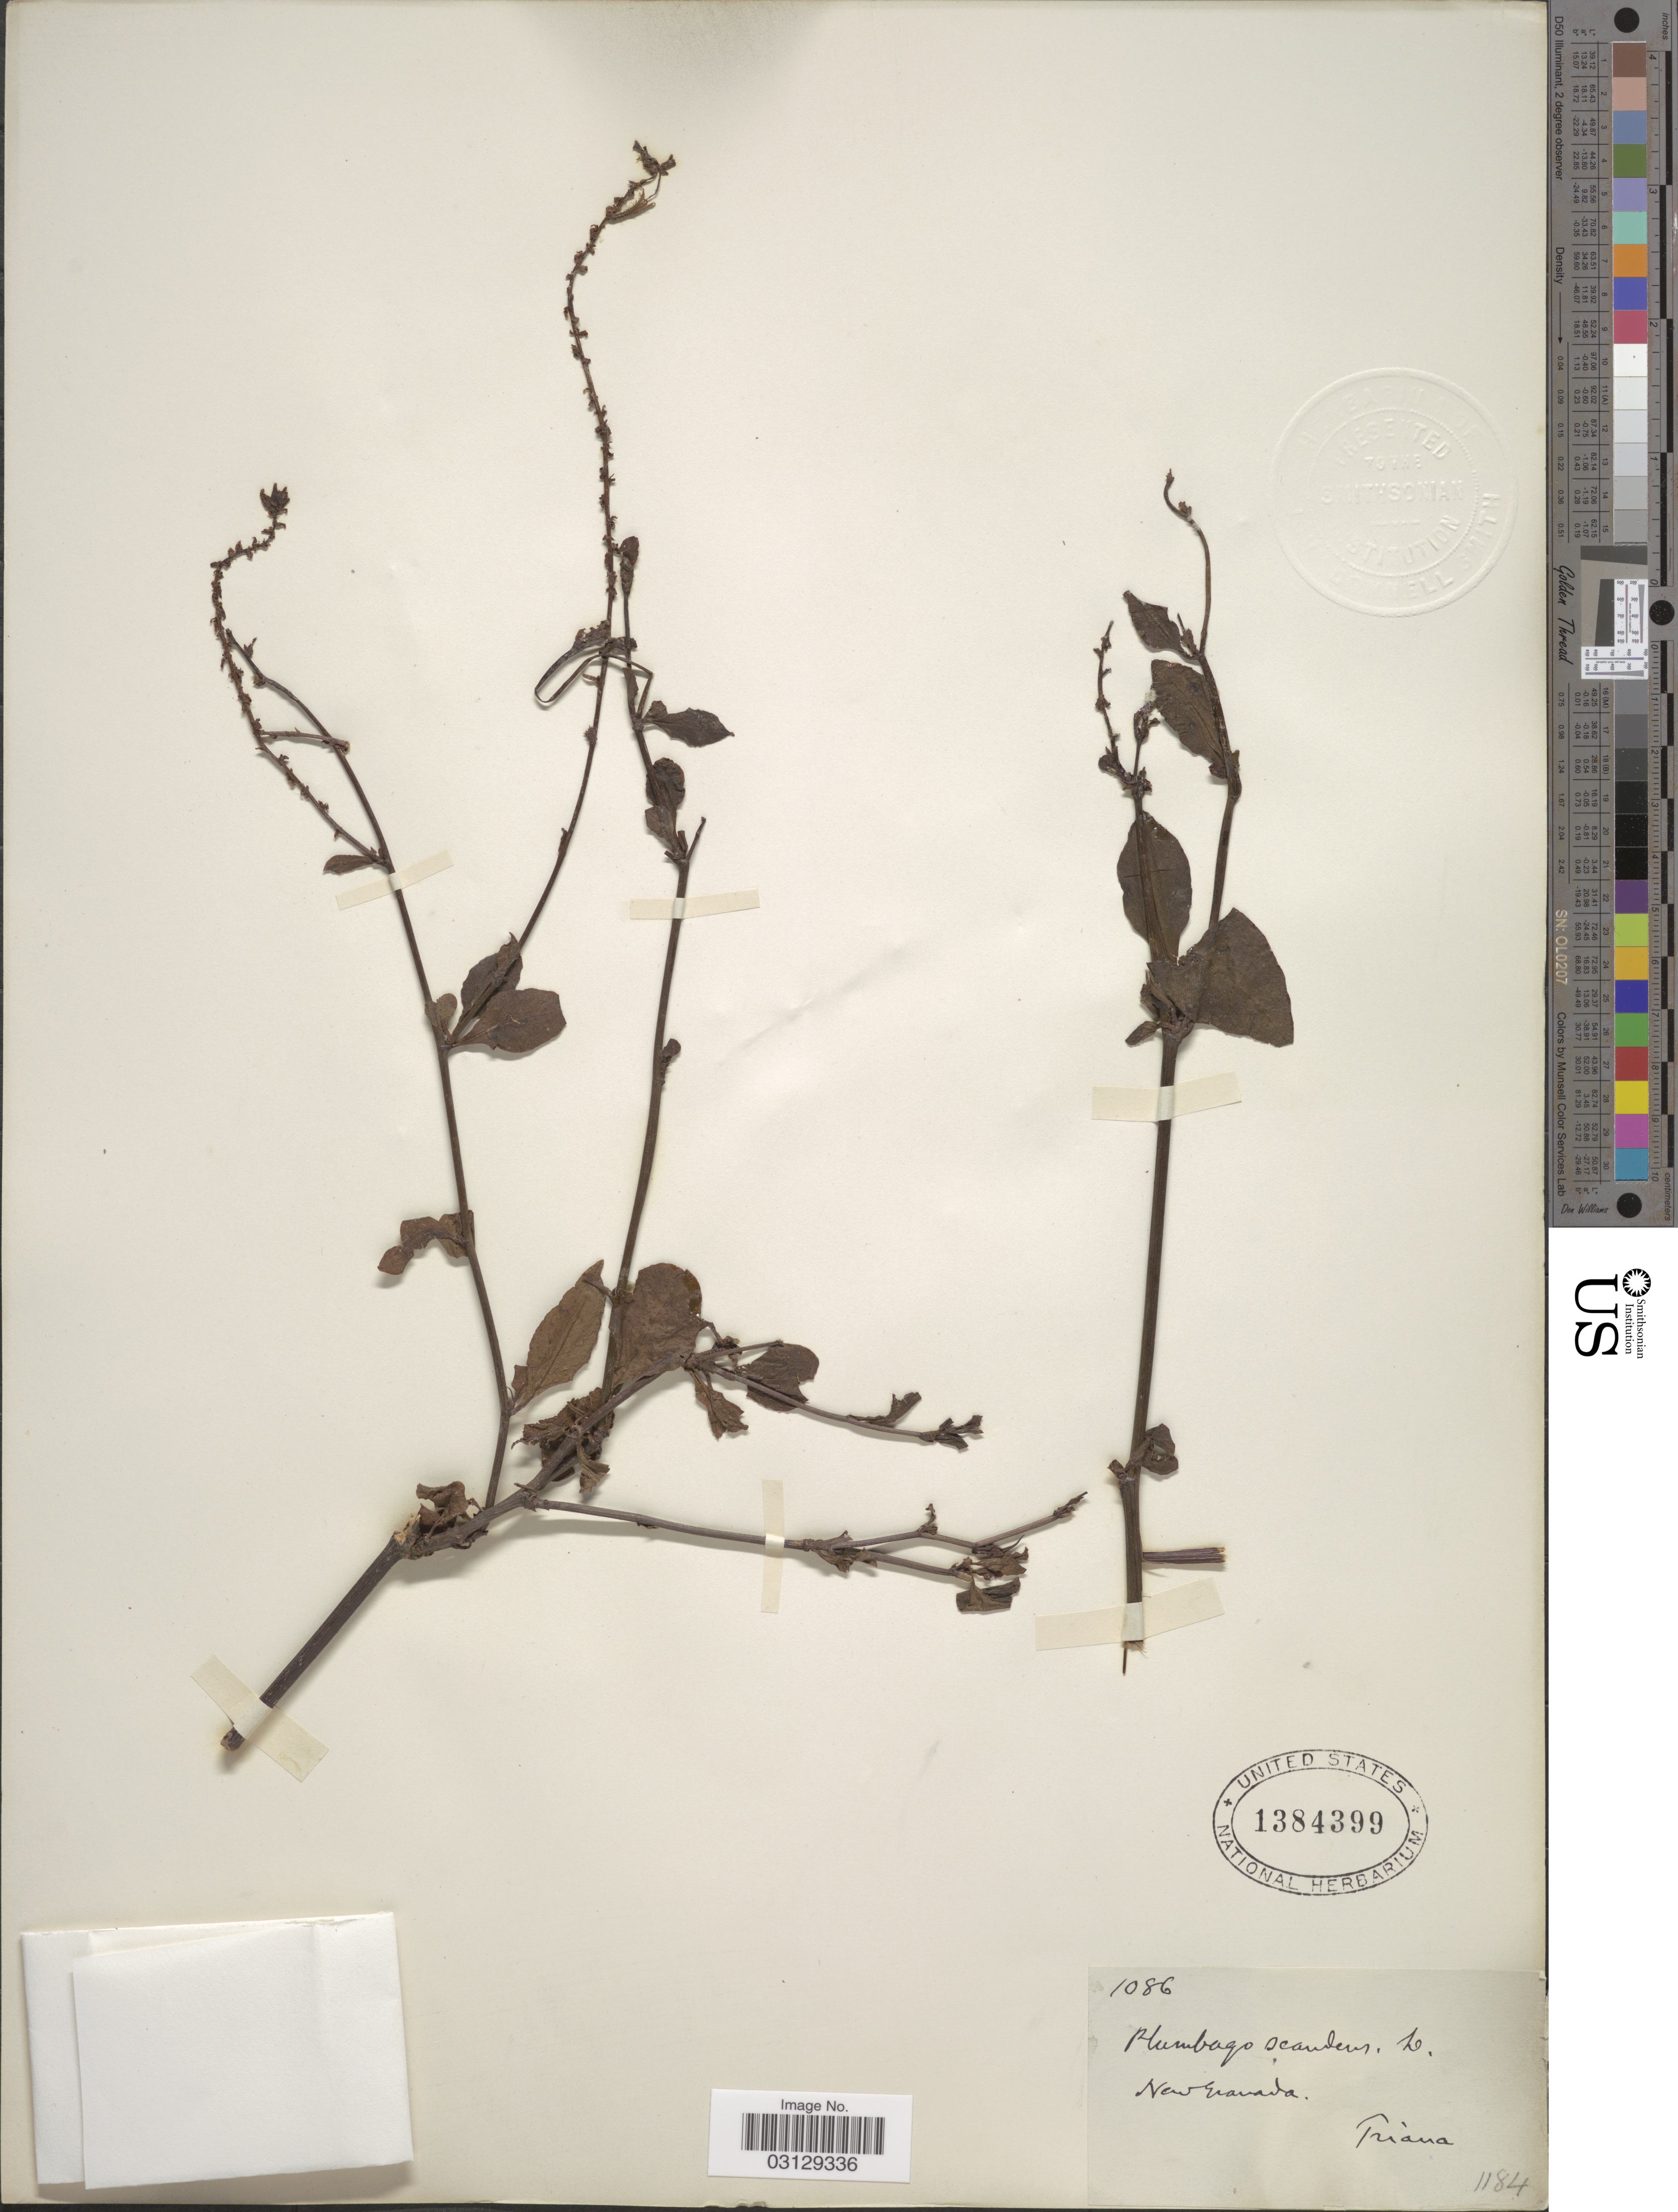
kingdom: Plantae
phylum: Tracheophyta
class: Magnoliopsida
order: Caryophyllales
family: Plumbaginaceae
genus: Plumbago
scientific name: Plumbago scandens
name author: L.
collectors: Triana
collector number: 1086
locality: New Granada.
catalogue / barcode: US 1384399